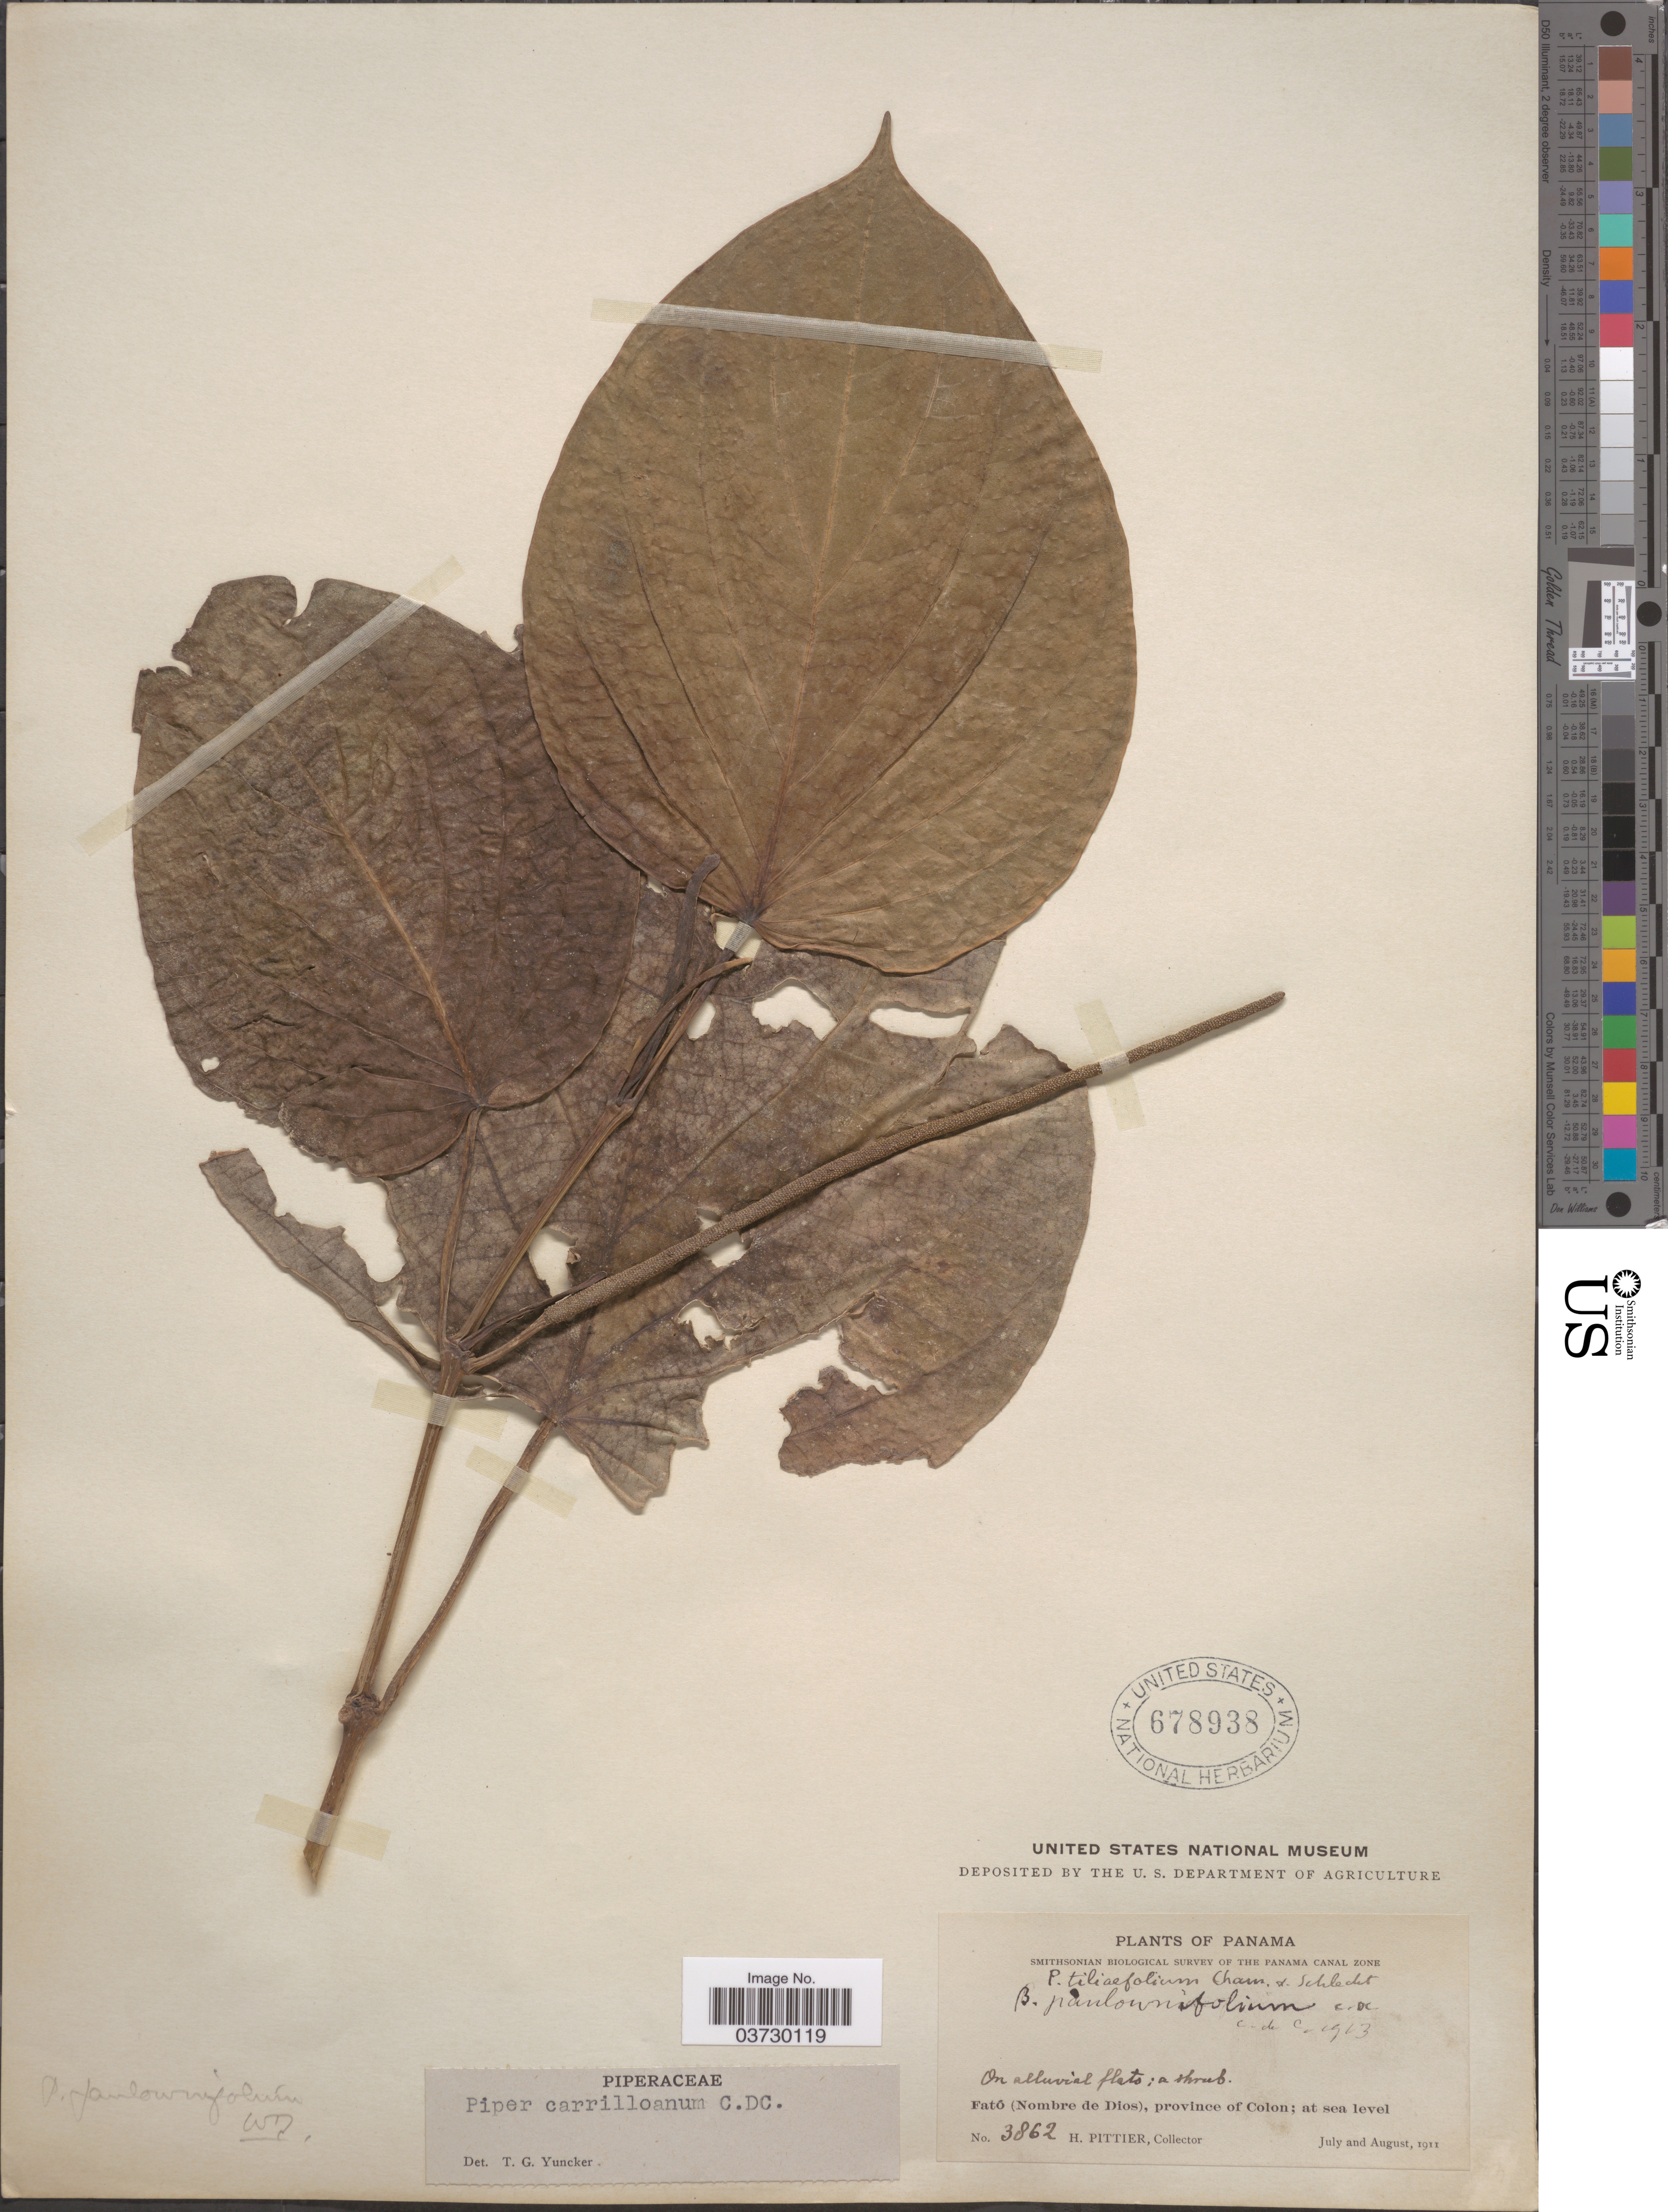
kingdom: Plantae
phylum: Tracheophyta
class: Magnoliopsida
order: Piperales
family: Piperaceae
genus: Piper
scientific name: Piper carrilloanum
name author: C. DC.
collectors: H. F. Pittier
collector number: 3862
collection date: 1911-07/1911-08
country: Panama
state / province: Colón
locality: Fató (Nombre de Dios).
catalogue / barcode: US 678938